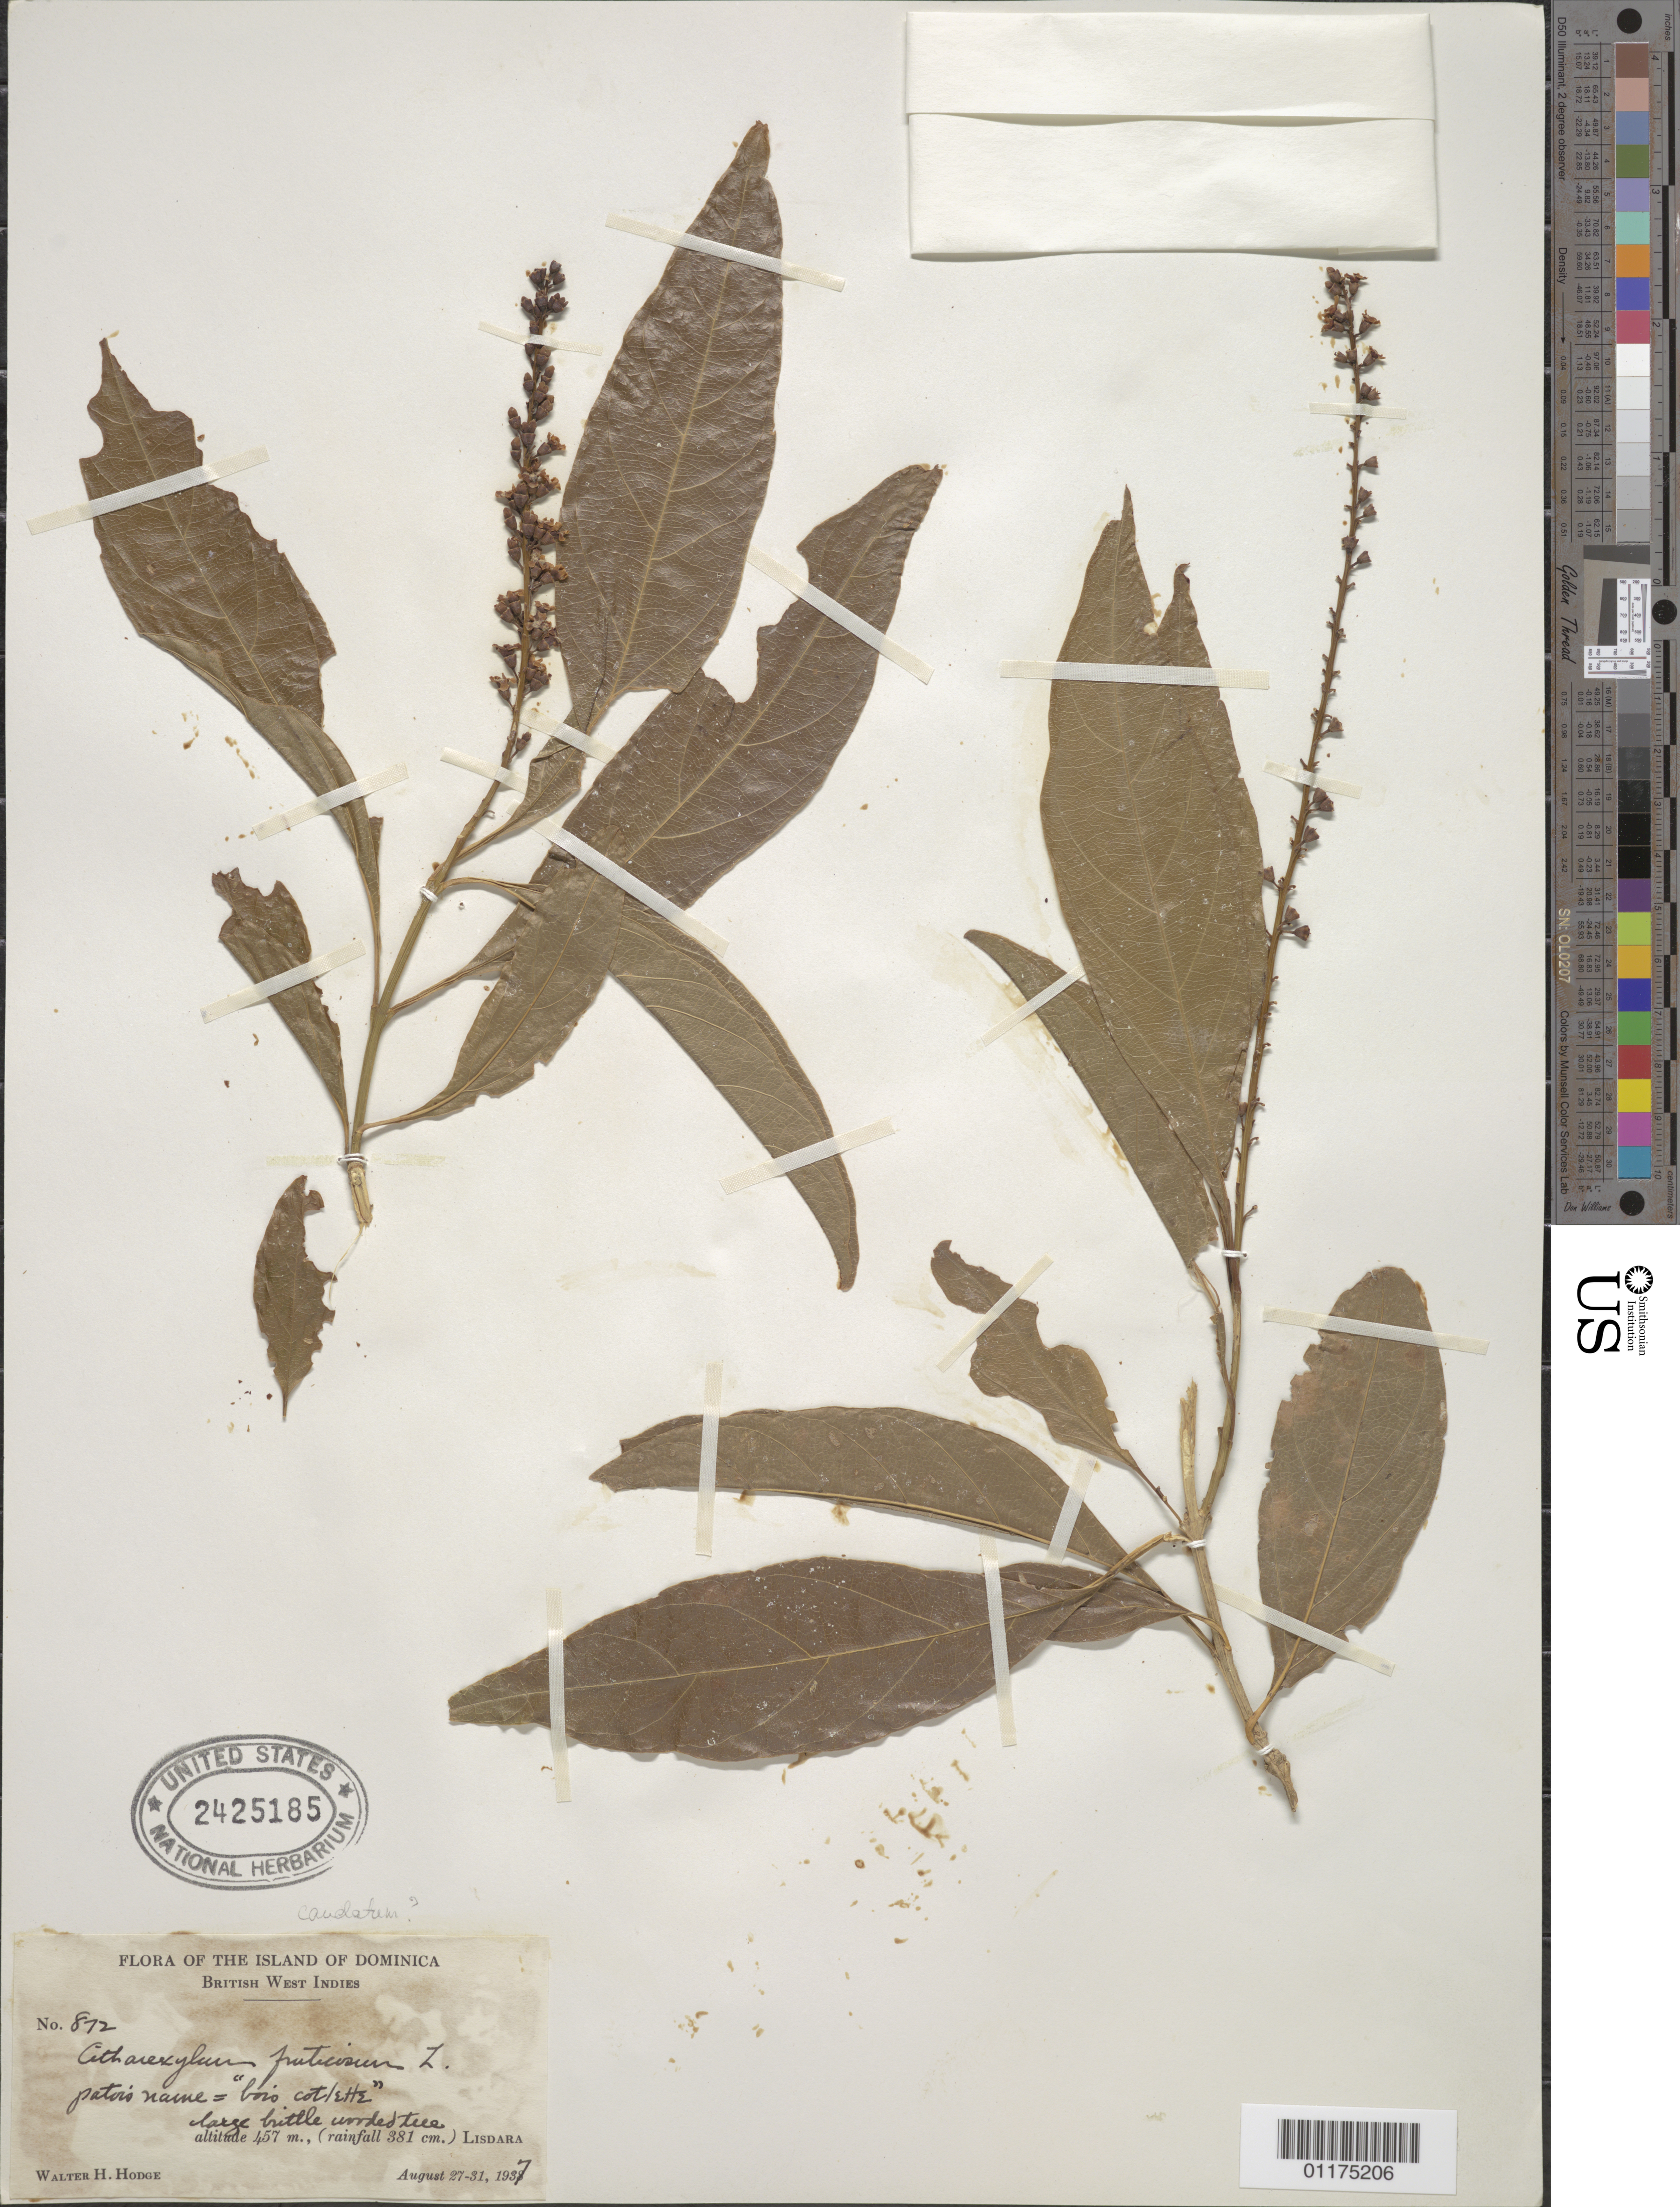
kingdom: Plantae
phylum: Tracheophyta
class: Magnoliopsida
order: Lamiales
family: Verbenaceae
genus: Citharexylum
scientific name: Citharexylum spinosum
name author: L.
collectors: W. Hodge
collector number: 872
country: Dominica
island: Dominica I.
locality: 381 cm rainfall, Lisdara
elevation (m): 457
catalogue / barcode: US 2425185